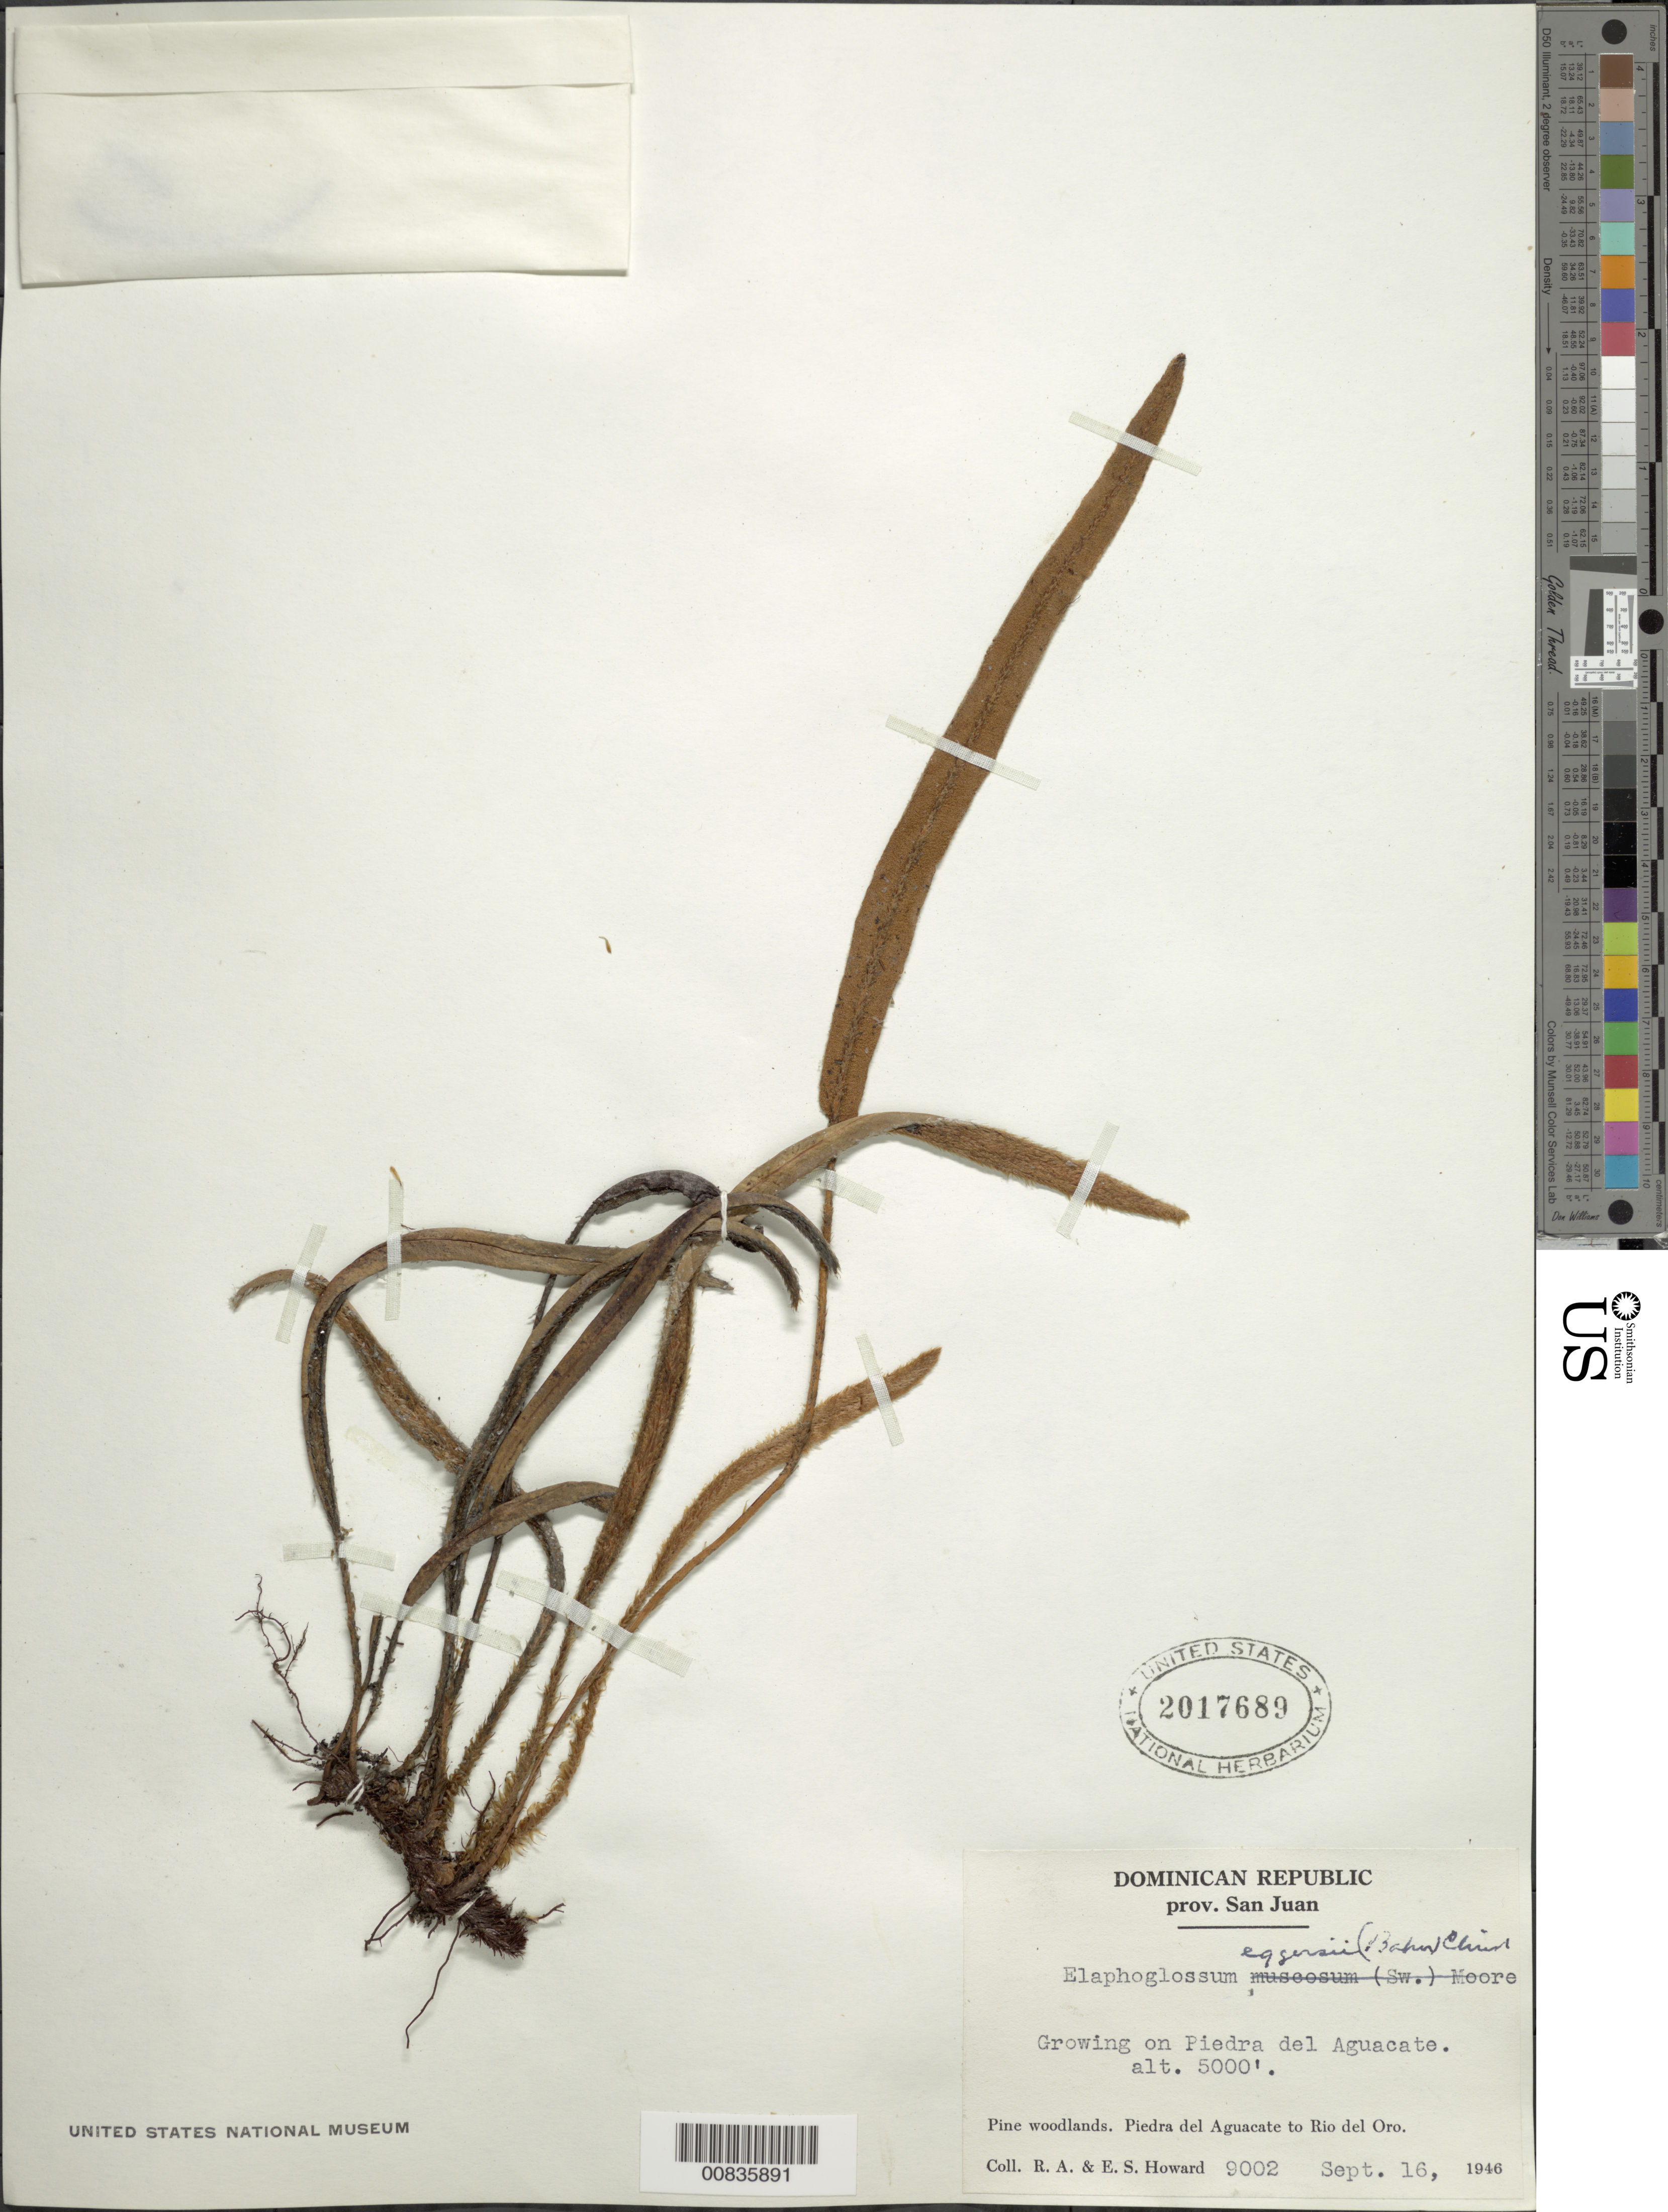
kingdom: Plantae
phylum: Tracheophyta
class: Polypodiopsida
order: Polypodiales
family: Dryopteridaceae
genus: Elaphoglossum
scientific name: Elaphoglossum eggersii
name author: (Baker) Christ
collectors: R. A. Howard & E. S. Howard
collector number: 9002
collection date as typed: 16 Sep 1946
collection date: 1946-09-16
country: Dominican Republic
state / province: San Juan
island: Hispaniola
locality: Piedra del Aguacate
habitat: Pine woodlands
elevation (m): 1524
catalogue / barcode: US 2017689